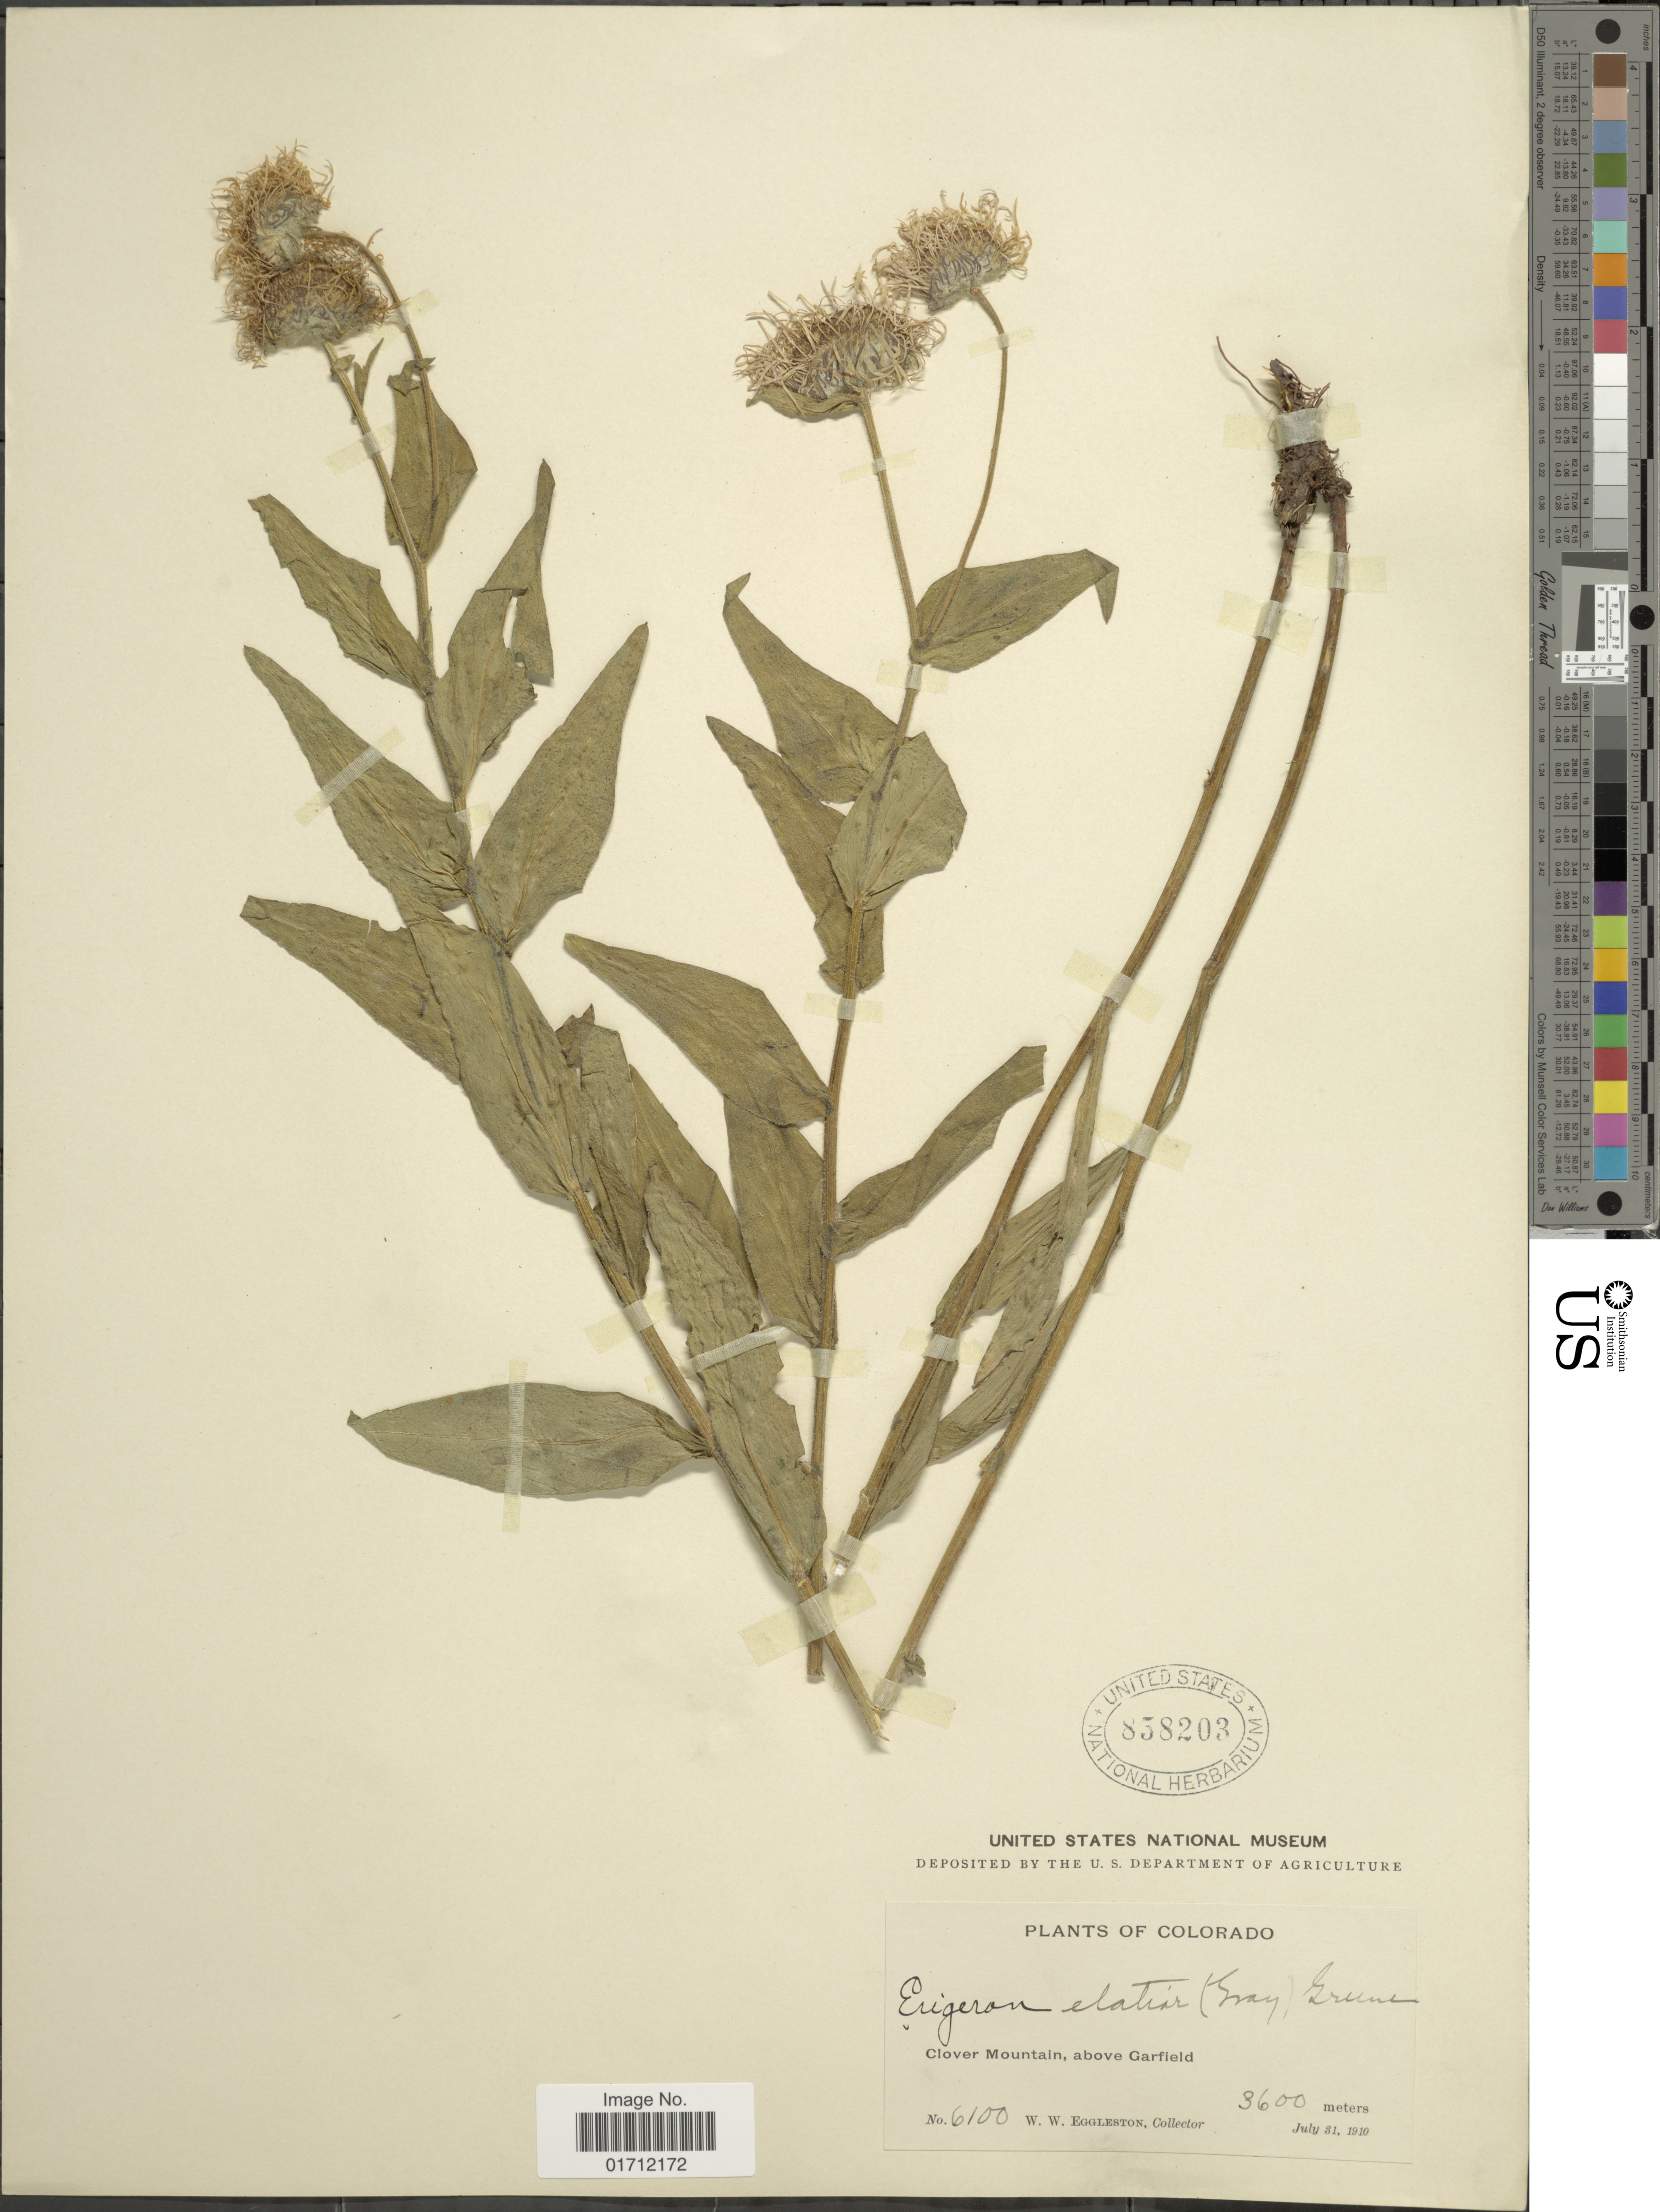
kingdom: Plantae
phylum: Tracheophyta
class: Magnoliopsida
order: Asterales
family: Asteraceae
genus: Erigeron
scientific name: Erigeron elatior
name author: (A. Gray) Greene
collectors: W. W. Eggleston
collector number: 6100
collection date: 1910-07-31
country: United States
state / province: Colorado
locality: Clover Mountain, above Garfield.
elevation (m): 3600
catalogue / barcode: US 858203